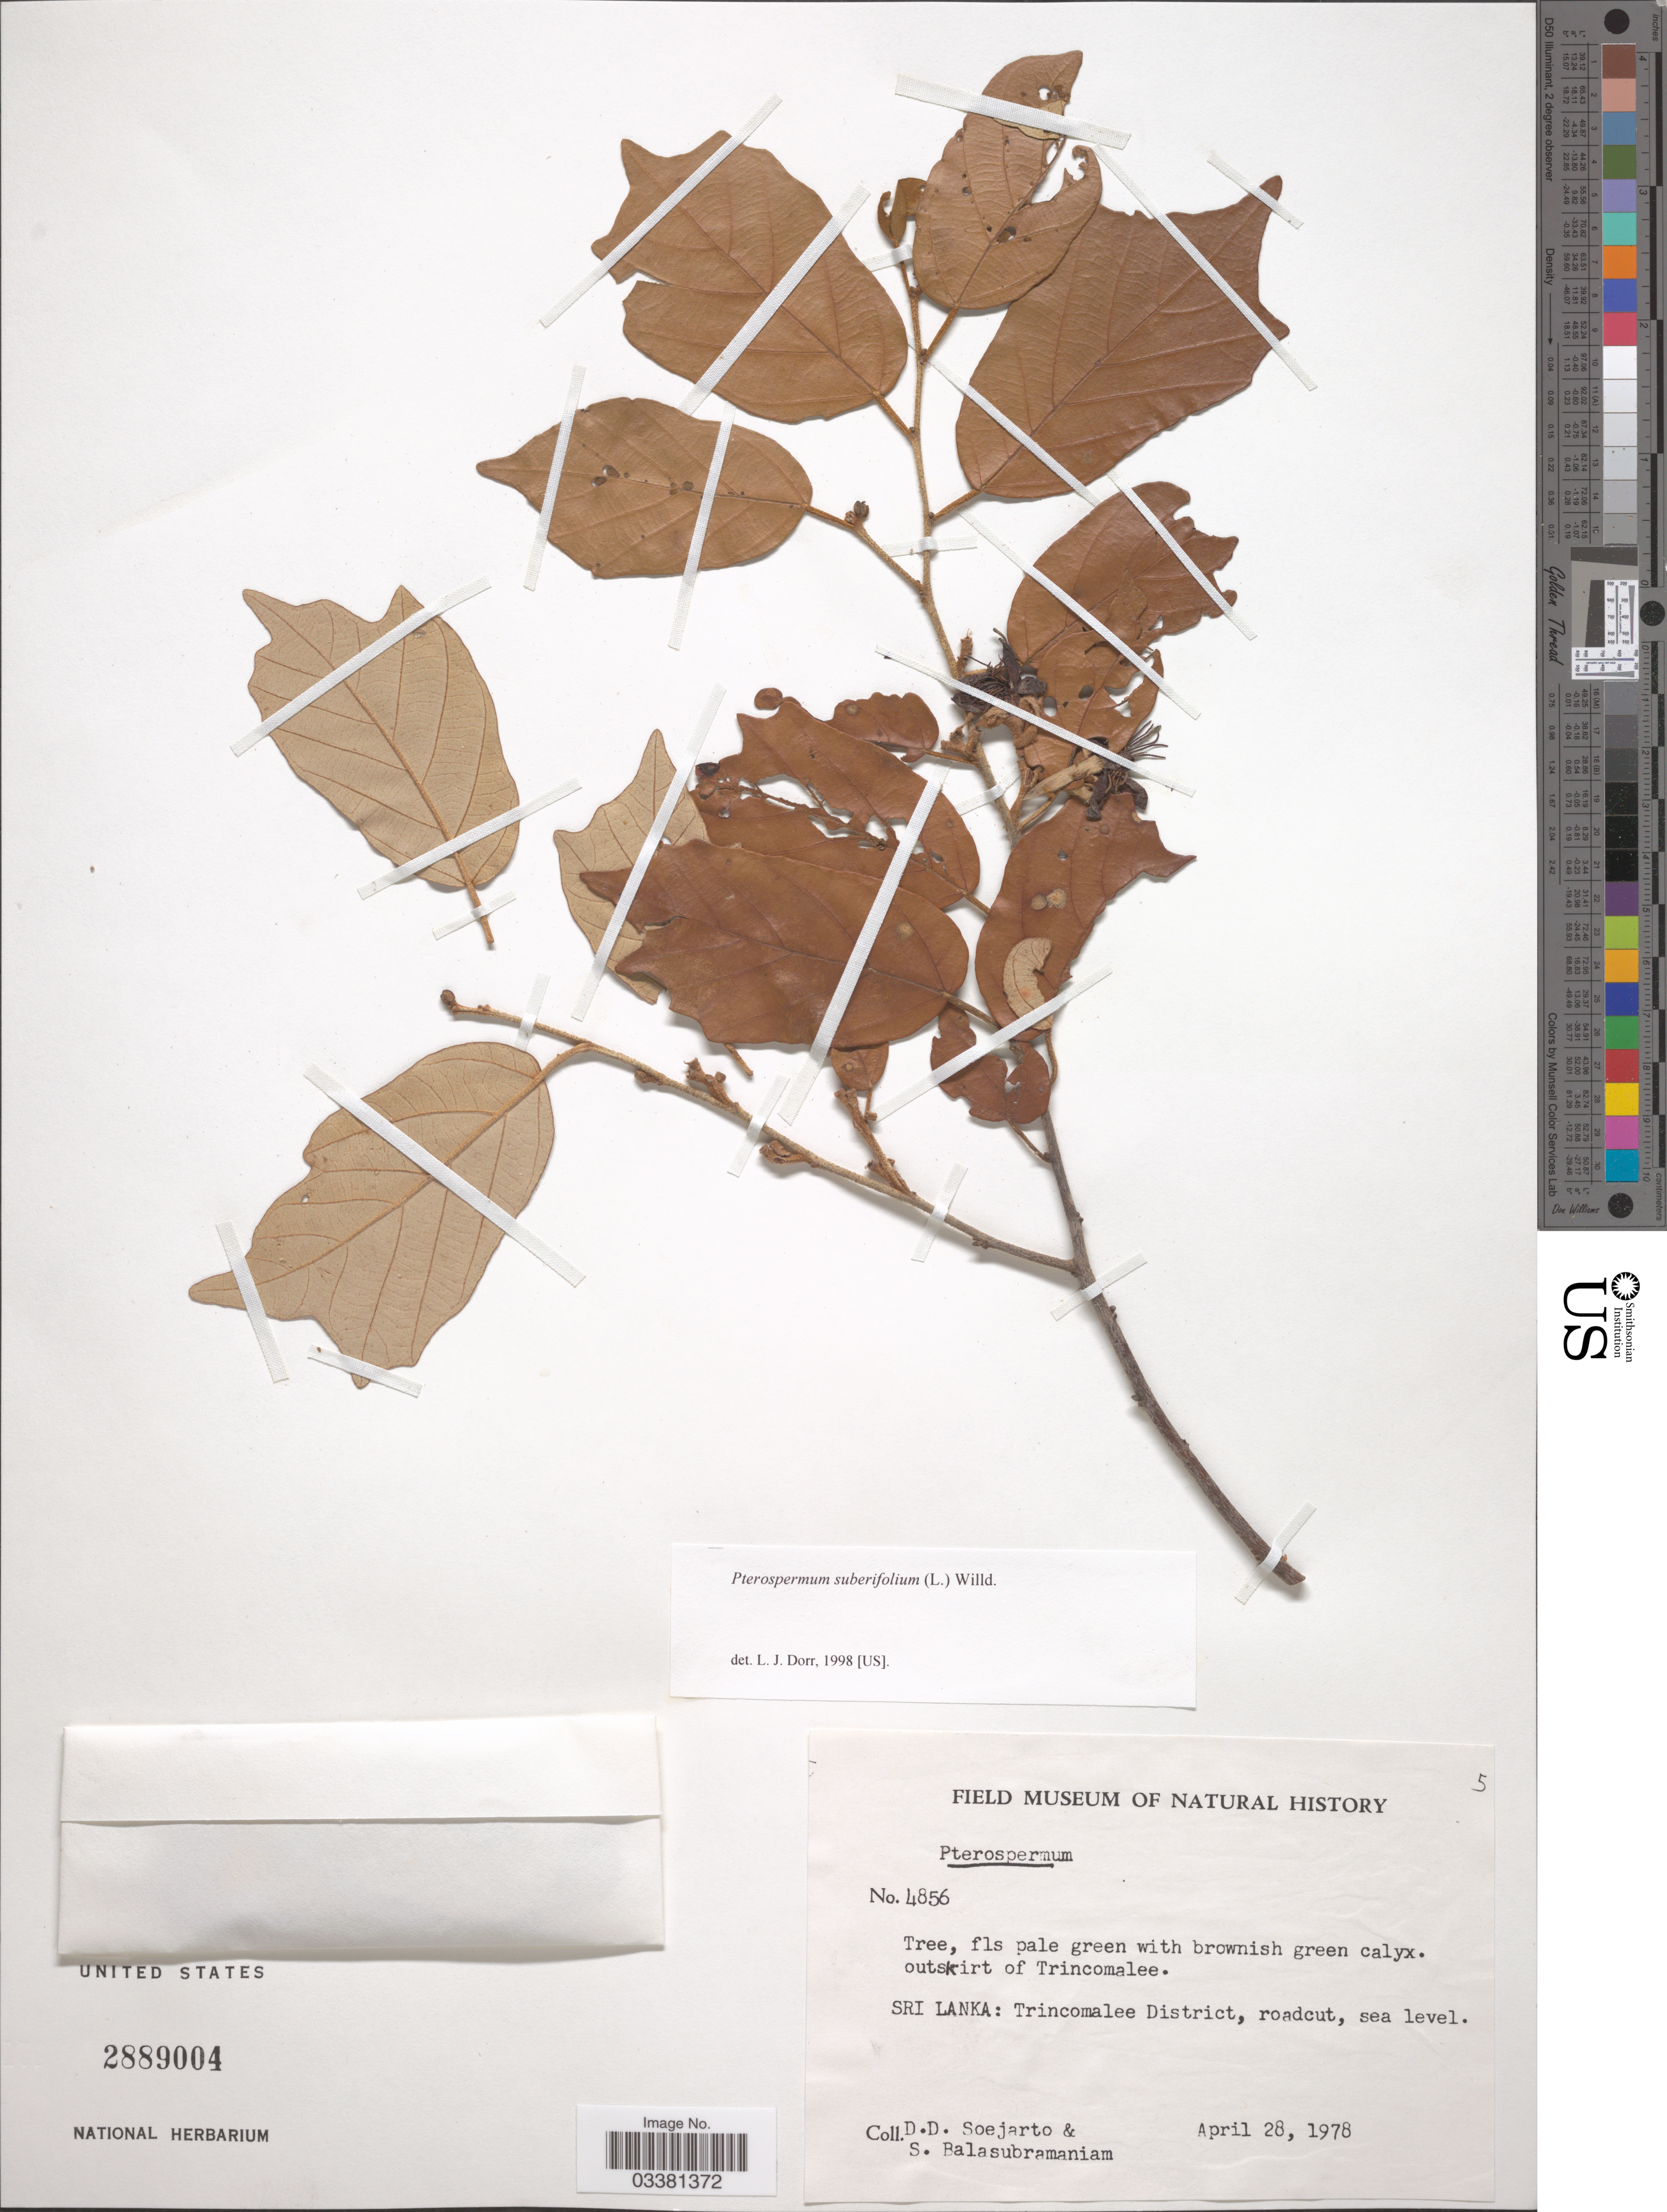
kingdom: Plantae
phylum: Tracheophyta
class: Magnoliopsida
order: Malvales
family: Malvaceae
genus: Pterospermum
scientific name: Pterospermum suberifolium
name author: (L.) Raeusch.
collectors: S. Balasubramaniam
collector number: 4856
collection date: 1978-04-28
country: Sri Lanka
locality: Trincomalee District, roadcut.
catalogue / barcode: US 2889004